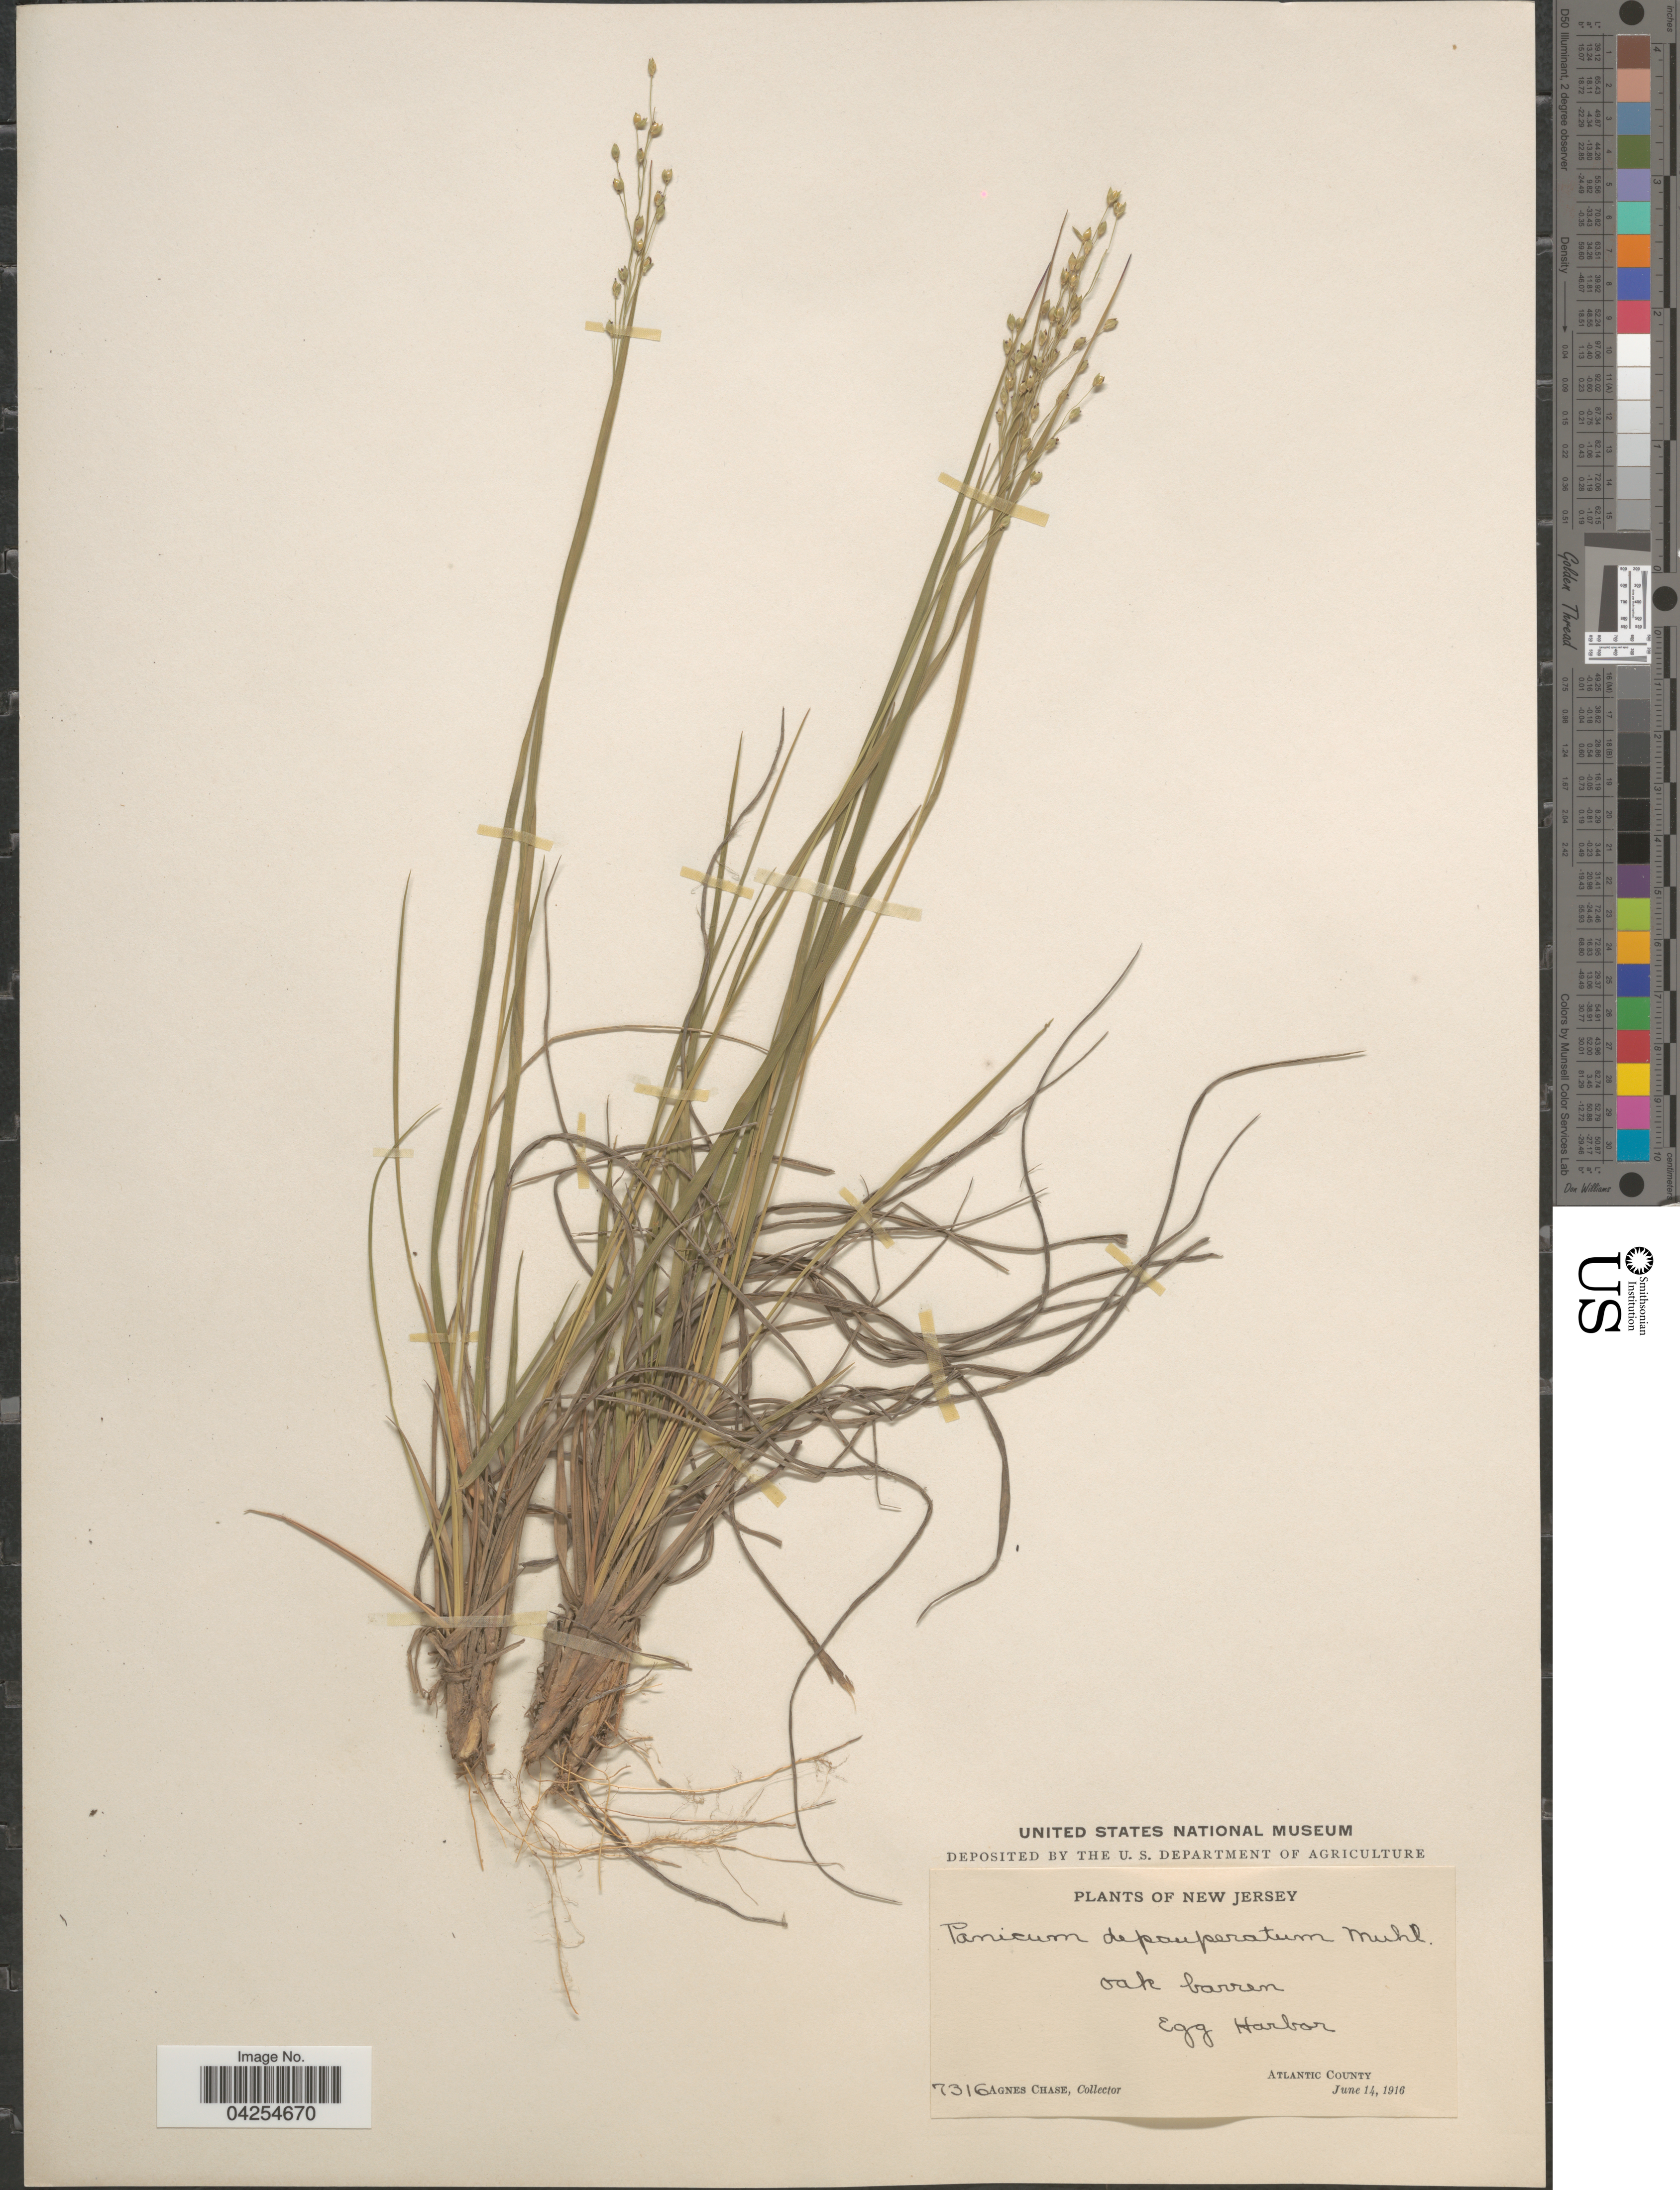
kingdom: Plantae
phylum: Tracheophyta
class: Liliopsida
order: Poales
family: Poaceae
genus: Dichanthelium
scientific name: Dichanthelium depauperatum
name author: (Muhl.) Gould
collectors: A. Chase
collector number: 7316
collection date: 1916-06-14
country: United States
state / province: New Jersey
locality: Oak barren. Egg Harbor. Atlantic County.